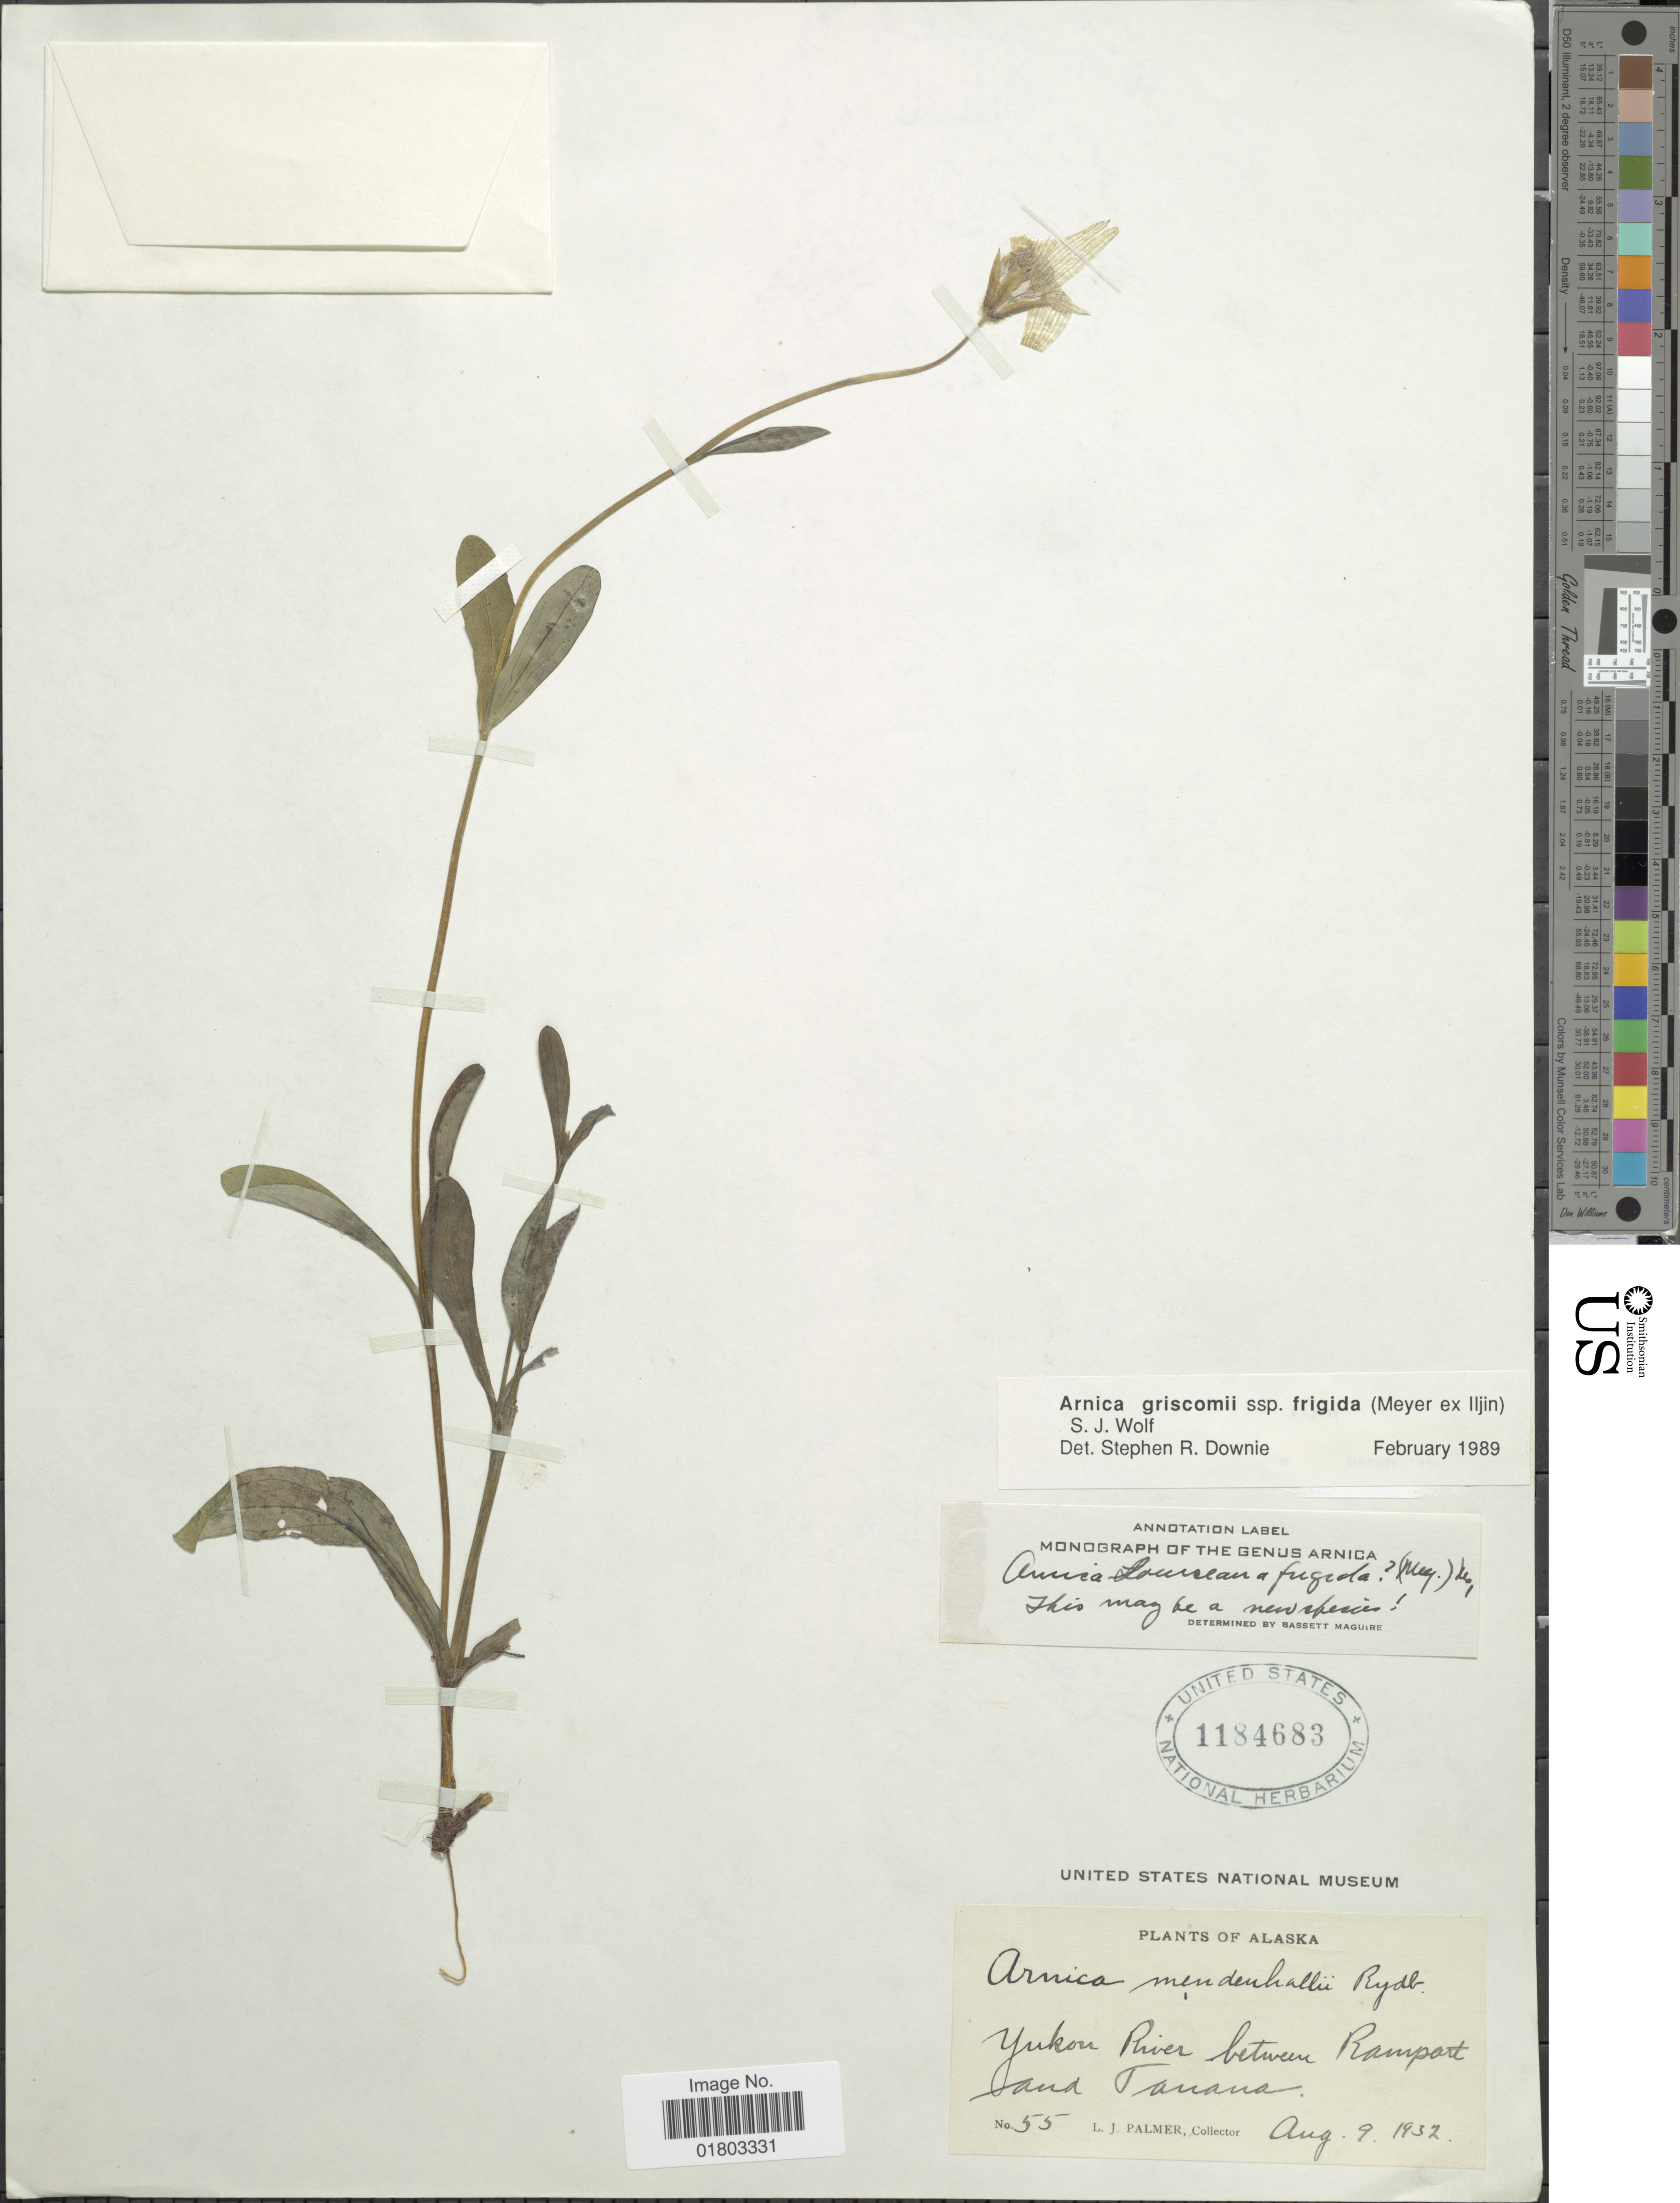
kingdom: Plantae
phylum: Tracheophyta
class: Magnoliopsida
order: Asterales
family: Asteraceae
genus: Arnica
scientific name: Arnica griscomii subsp. frigida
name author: (C.A. Mey. ex Iljin) S.J. Wolf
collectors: L. J. Palmer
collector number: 55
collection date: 1932-08-09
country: United States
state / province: Alaska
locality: Yukon River between Rampart and Tanana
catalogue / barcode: US 1184683